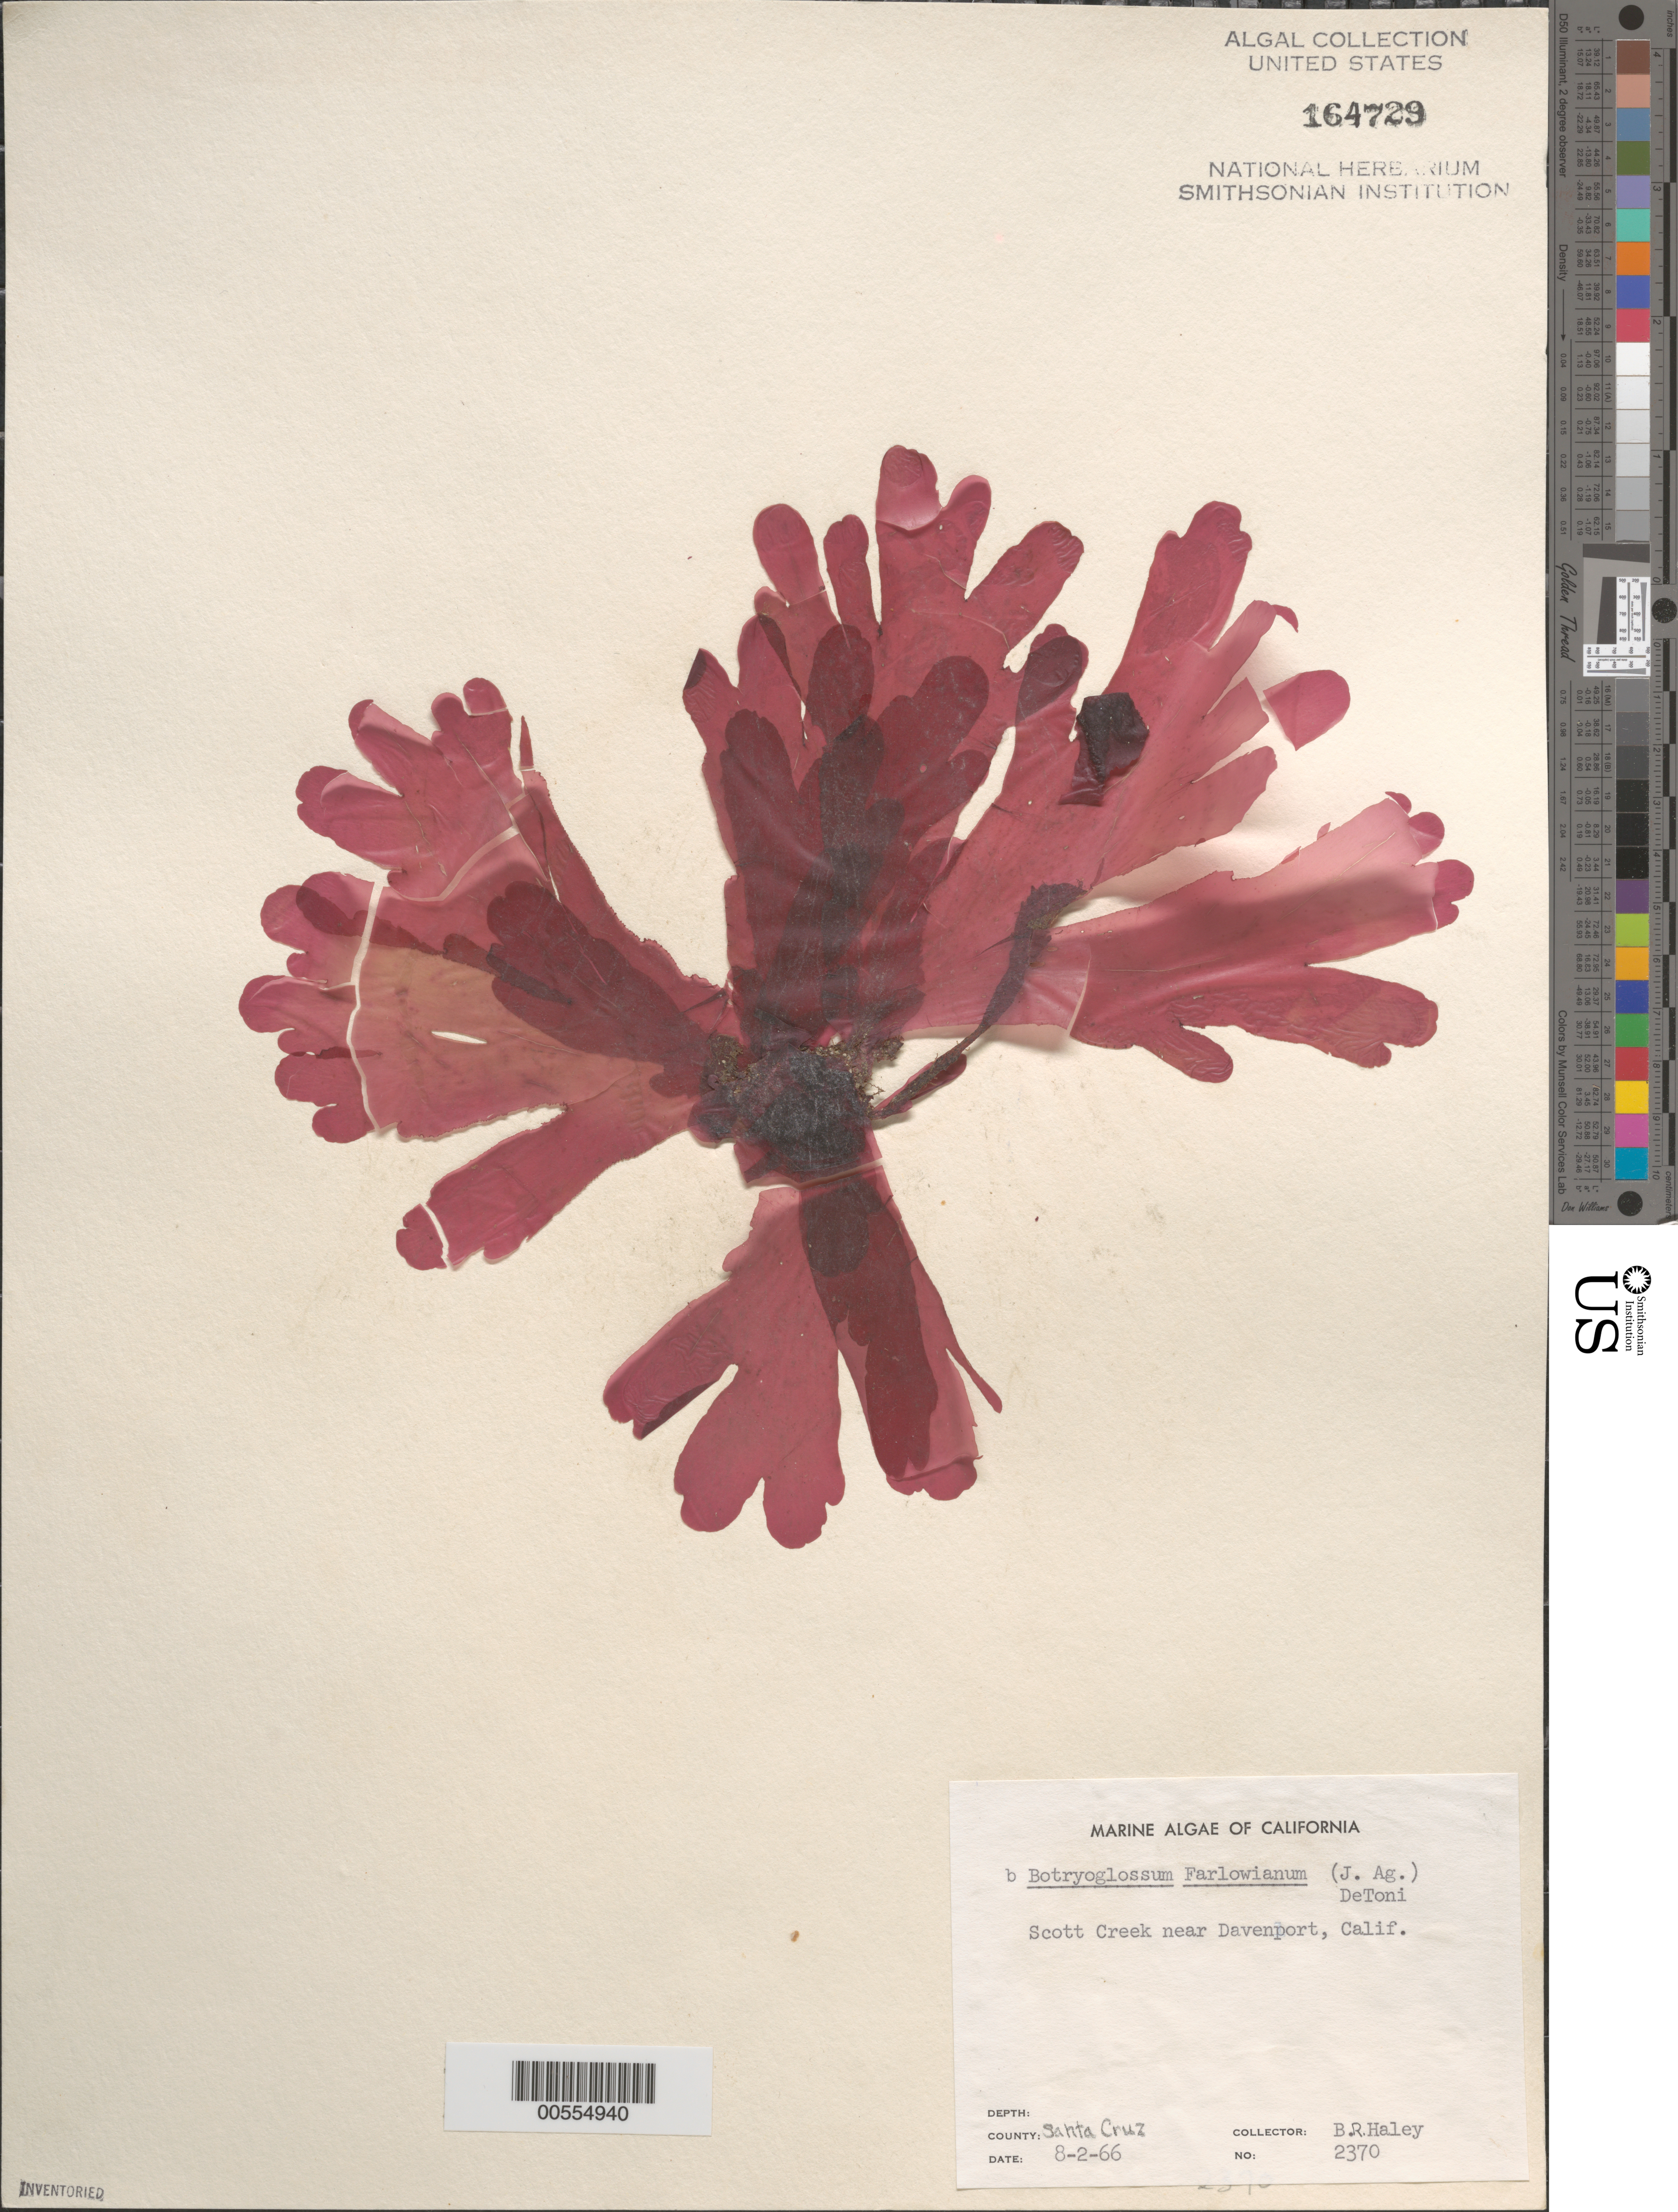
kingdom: Plantae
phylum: Rhodophyta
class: Florideophyceae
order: Ceramiales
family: Delesseriaceae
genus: Botryoglossum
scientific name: Botryoglossum farlowianum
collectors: B. Haley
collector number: Neushul 2370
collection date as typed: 02 Aug 1966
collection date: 1966-08-02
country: United States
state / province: California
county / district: Santa Cruz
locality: Scott Creek, near Davenport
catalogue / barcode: US 164729